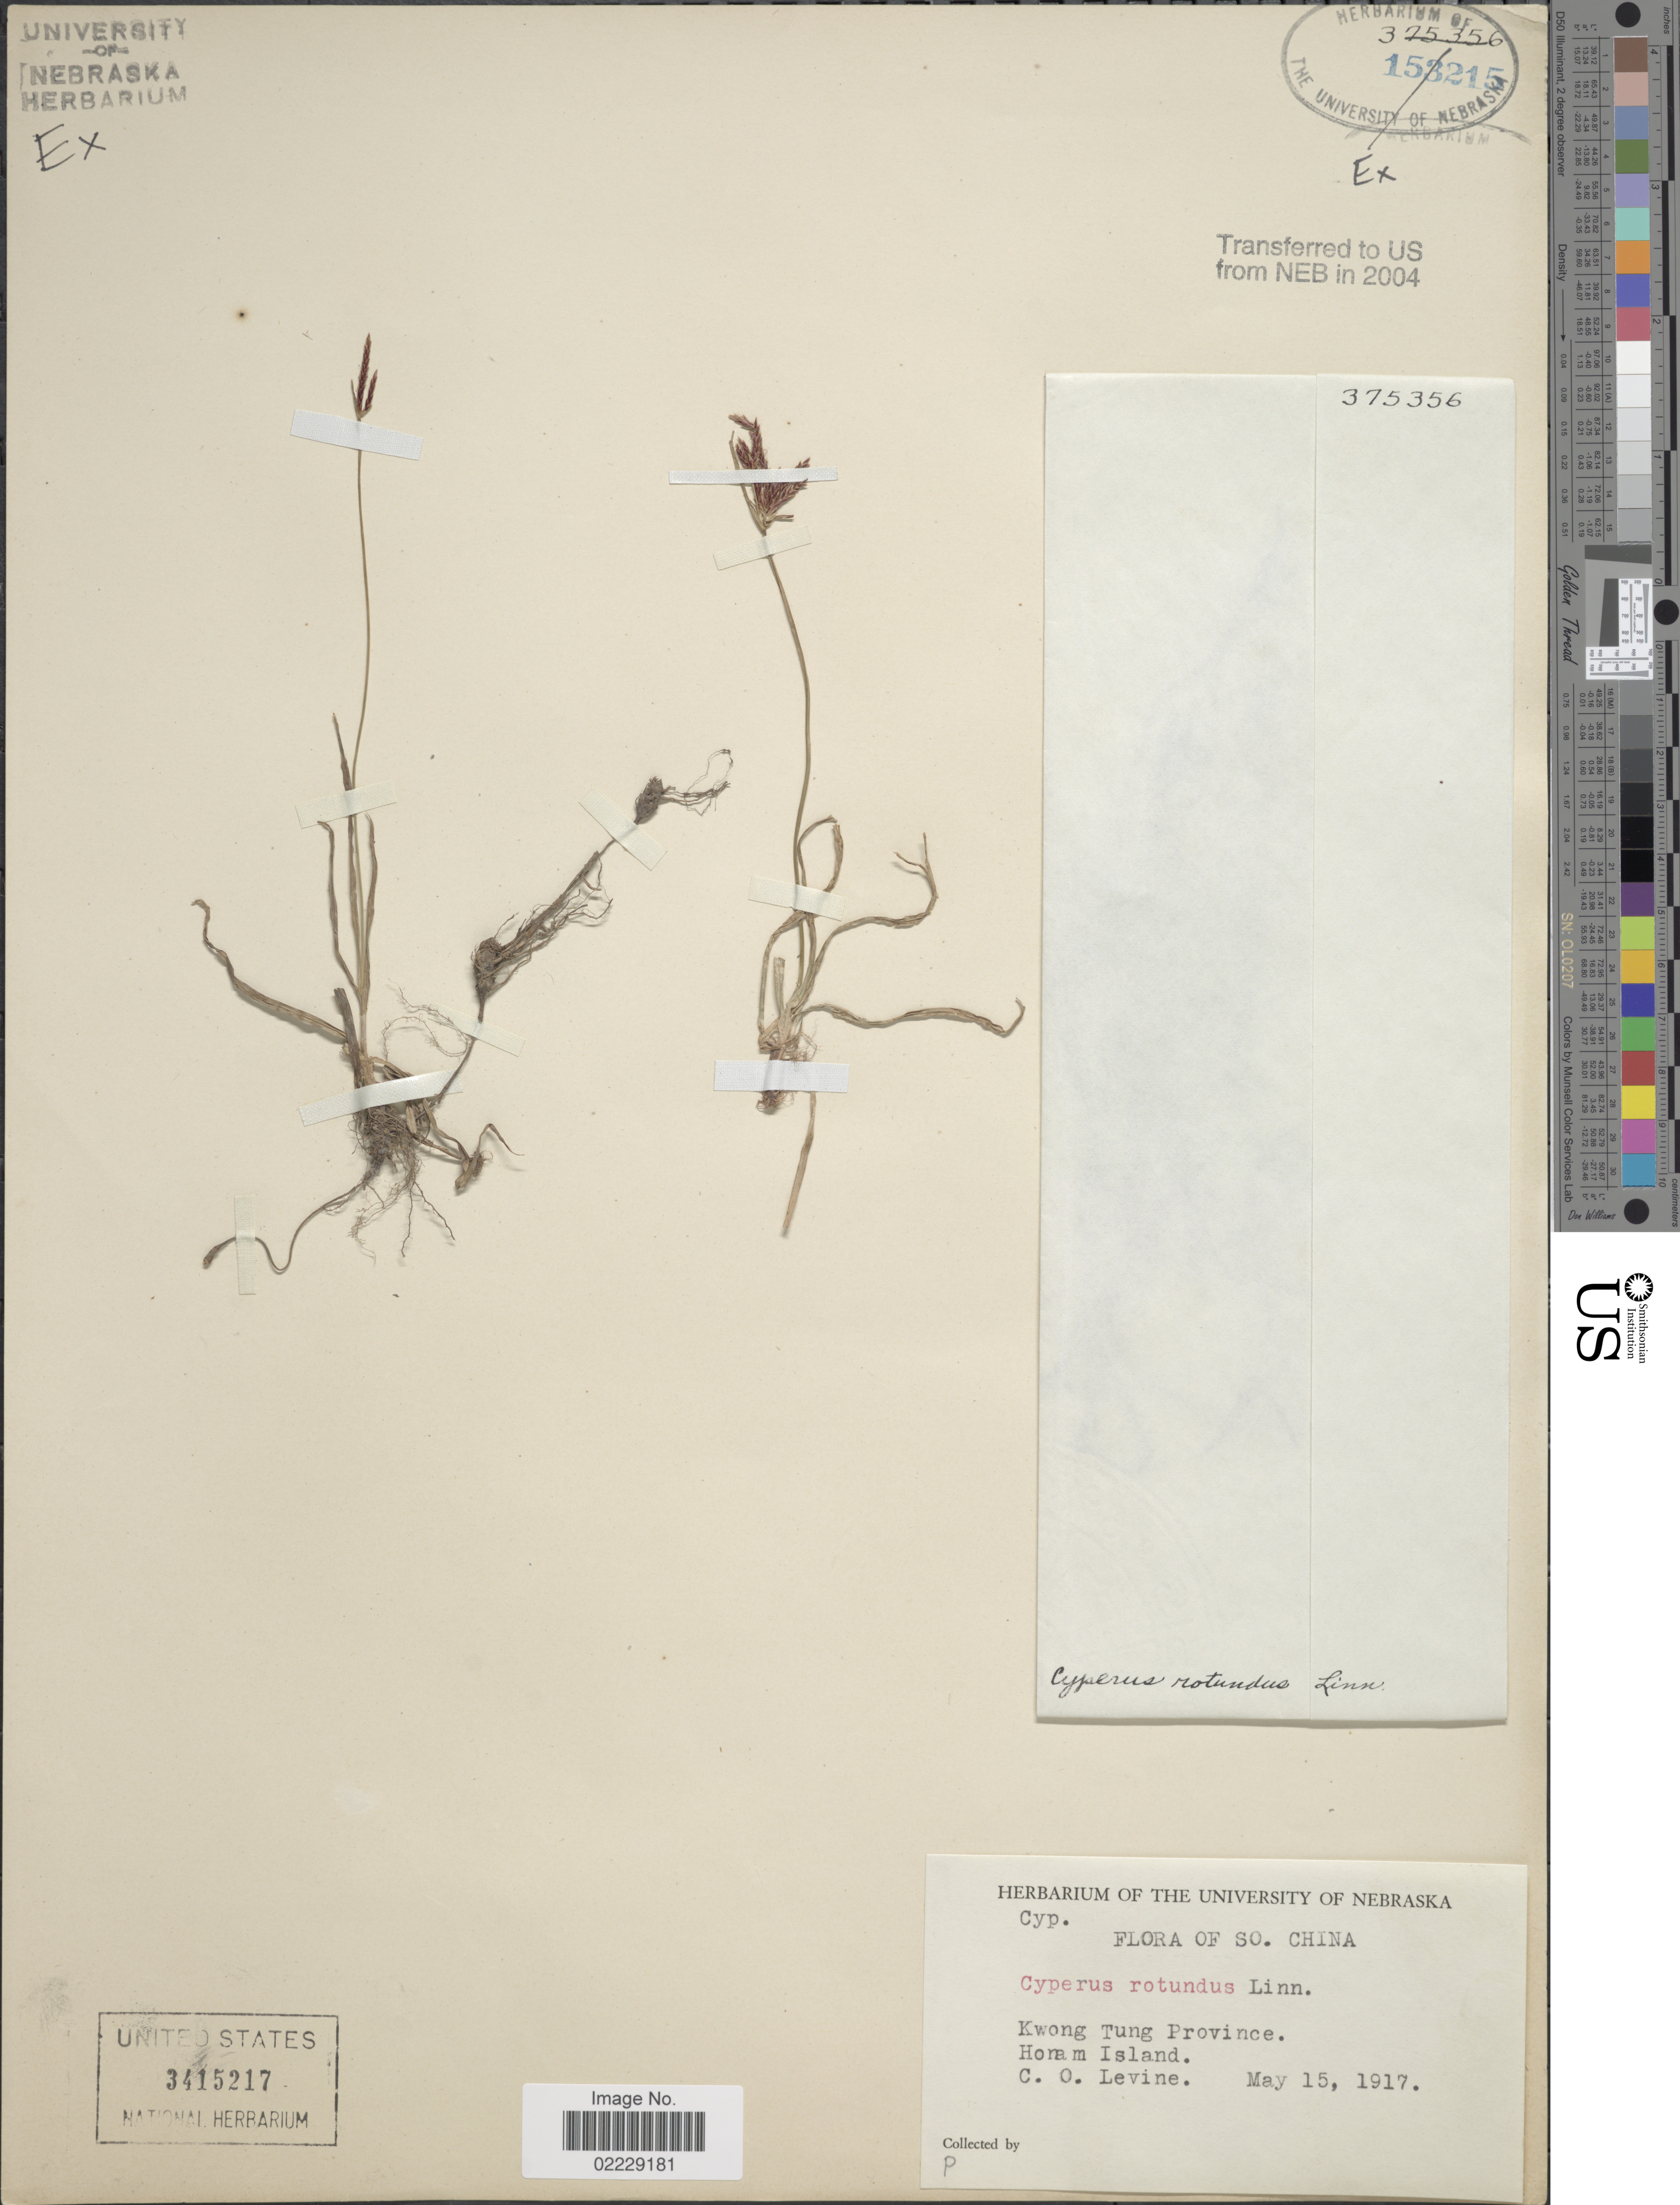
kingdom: Plantae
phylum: Tracheophyta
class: Liliopsida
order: Poales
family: Cyperaceae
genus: Cyperus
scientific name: Cyperus rotundus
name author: L.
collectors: C. O. Levine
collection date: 1917-05-15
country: China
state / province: Guangdong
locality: Kwong Tung Province, Honam Island.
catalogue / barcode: US 3415217